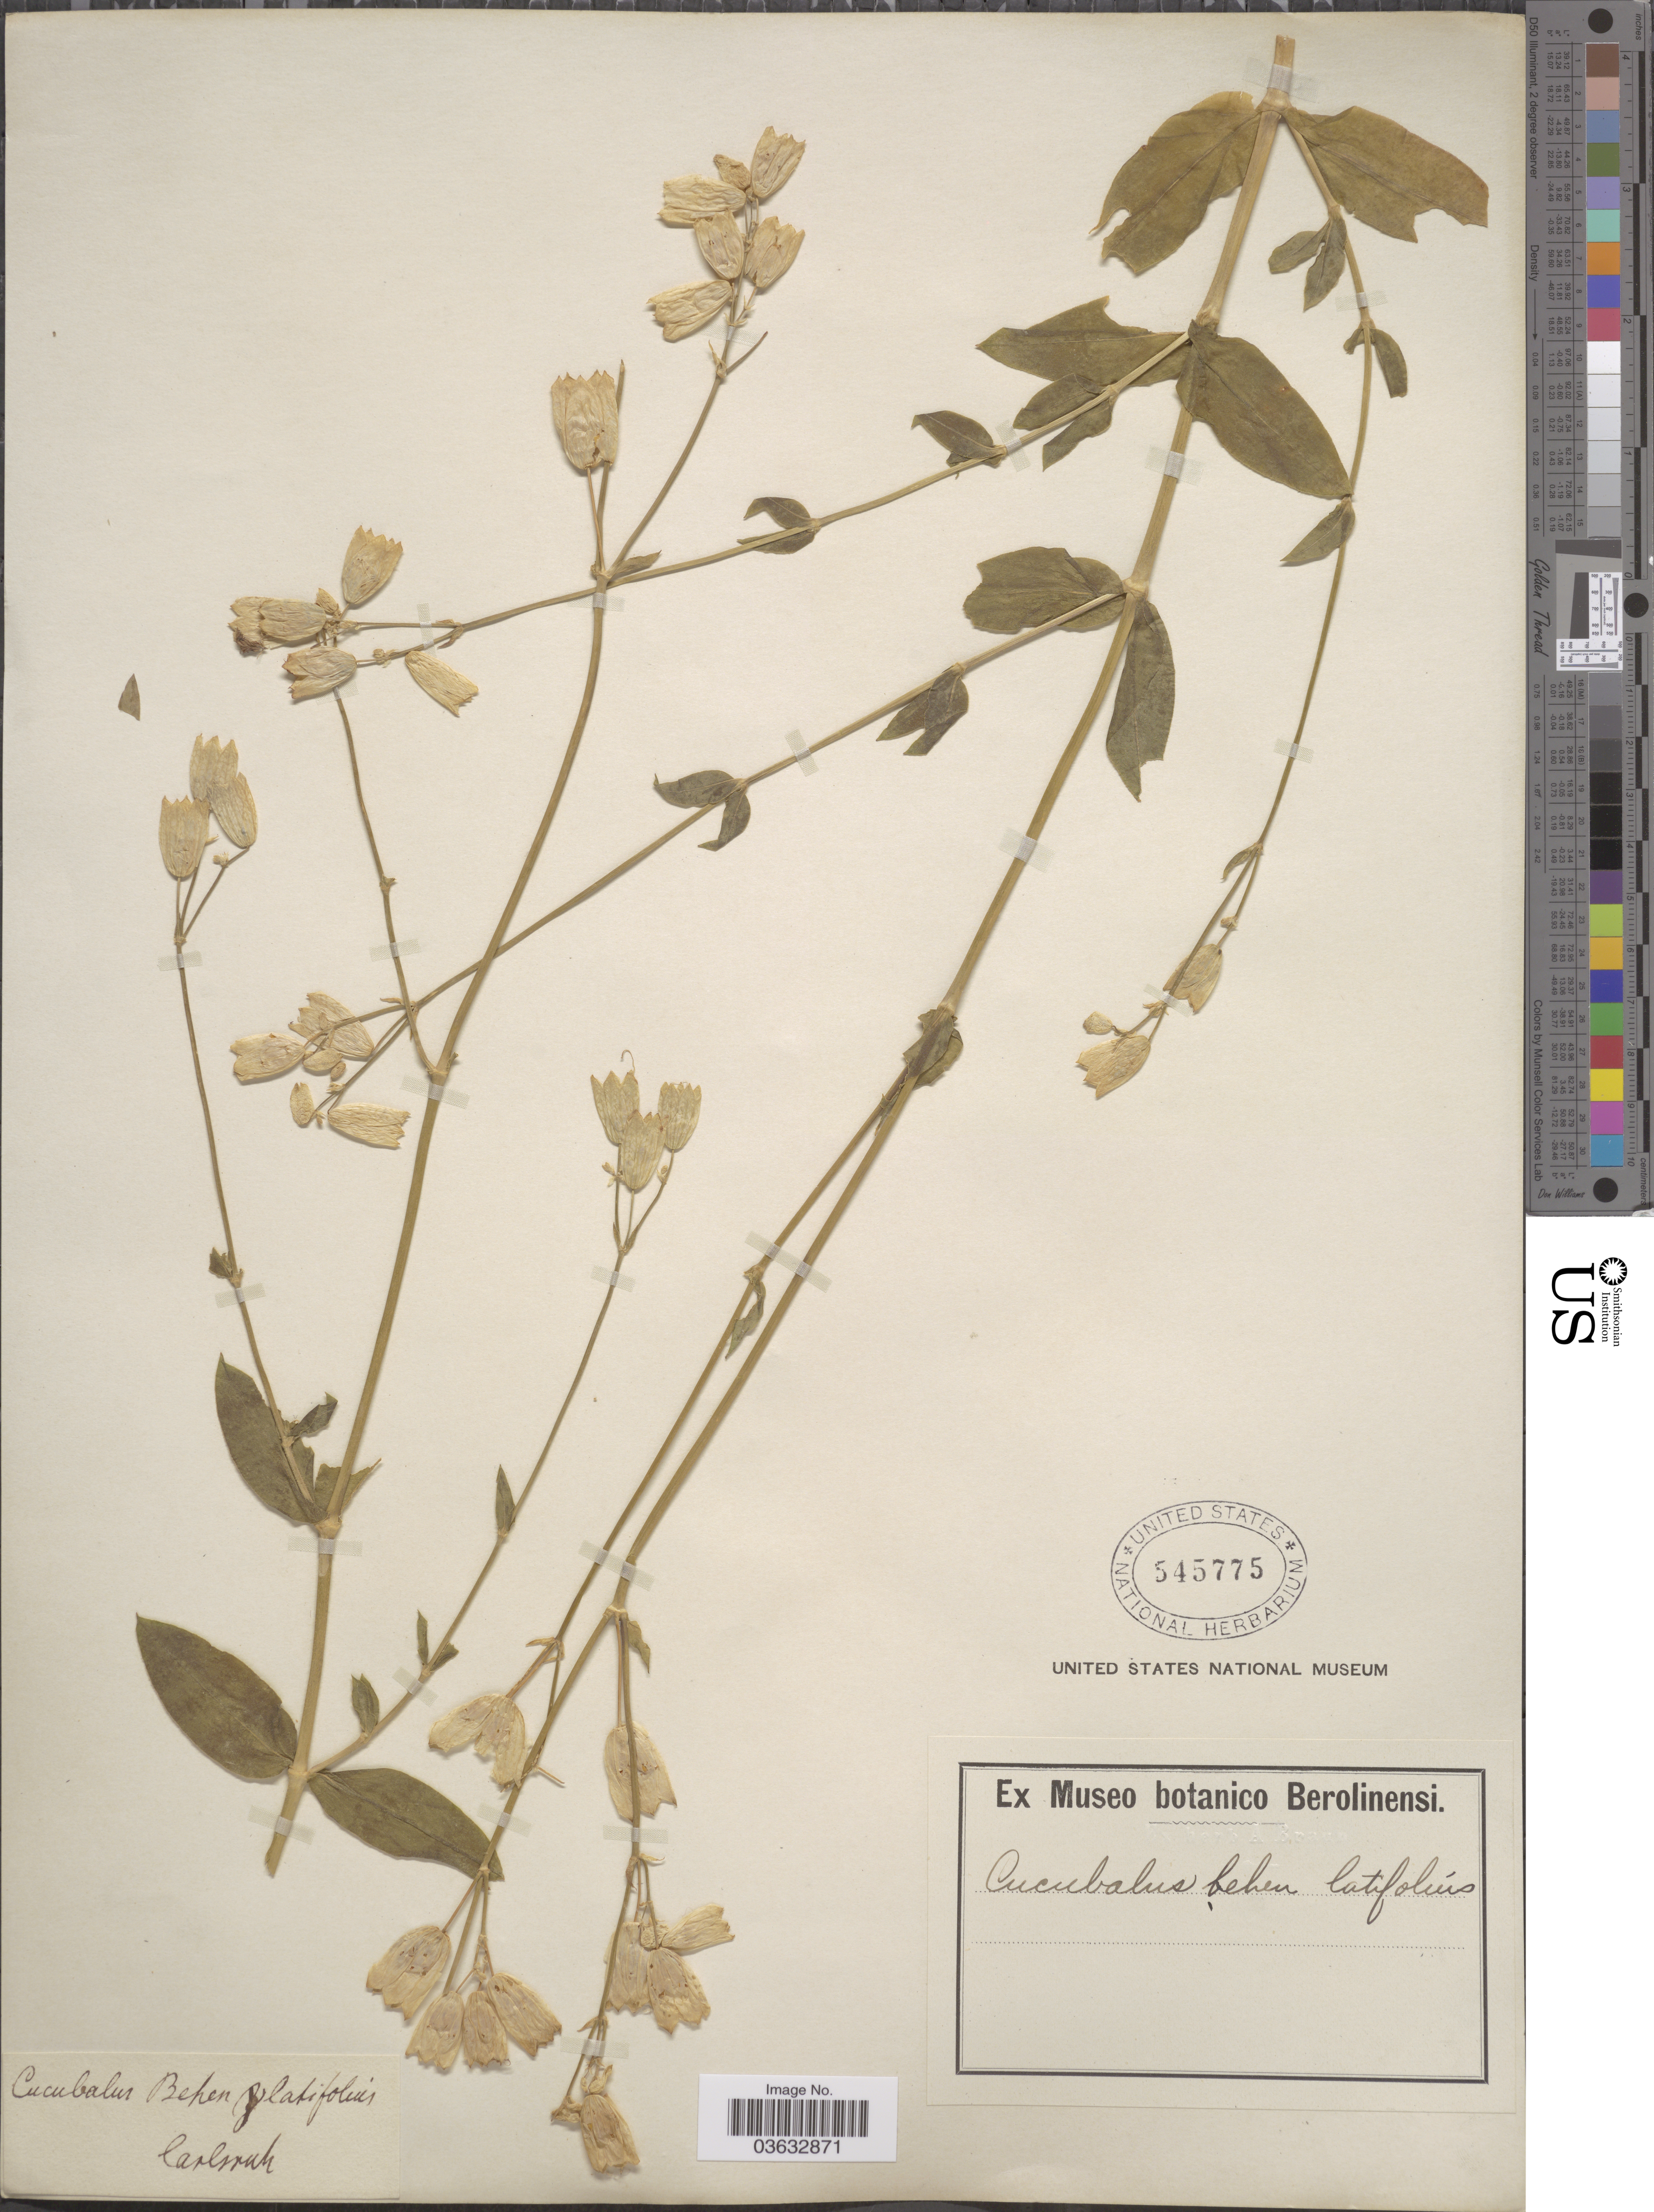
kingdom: Plantae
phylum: Tracheophyta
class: Magnoliopsida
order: Caryophyllales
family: Caryophyllaceae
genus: Silene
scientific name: Silene behen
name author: L.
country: Germany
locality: Carlsruh.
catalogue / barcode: US 545775